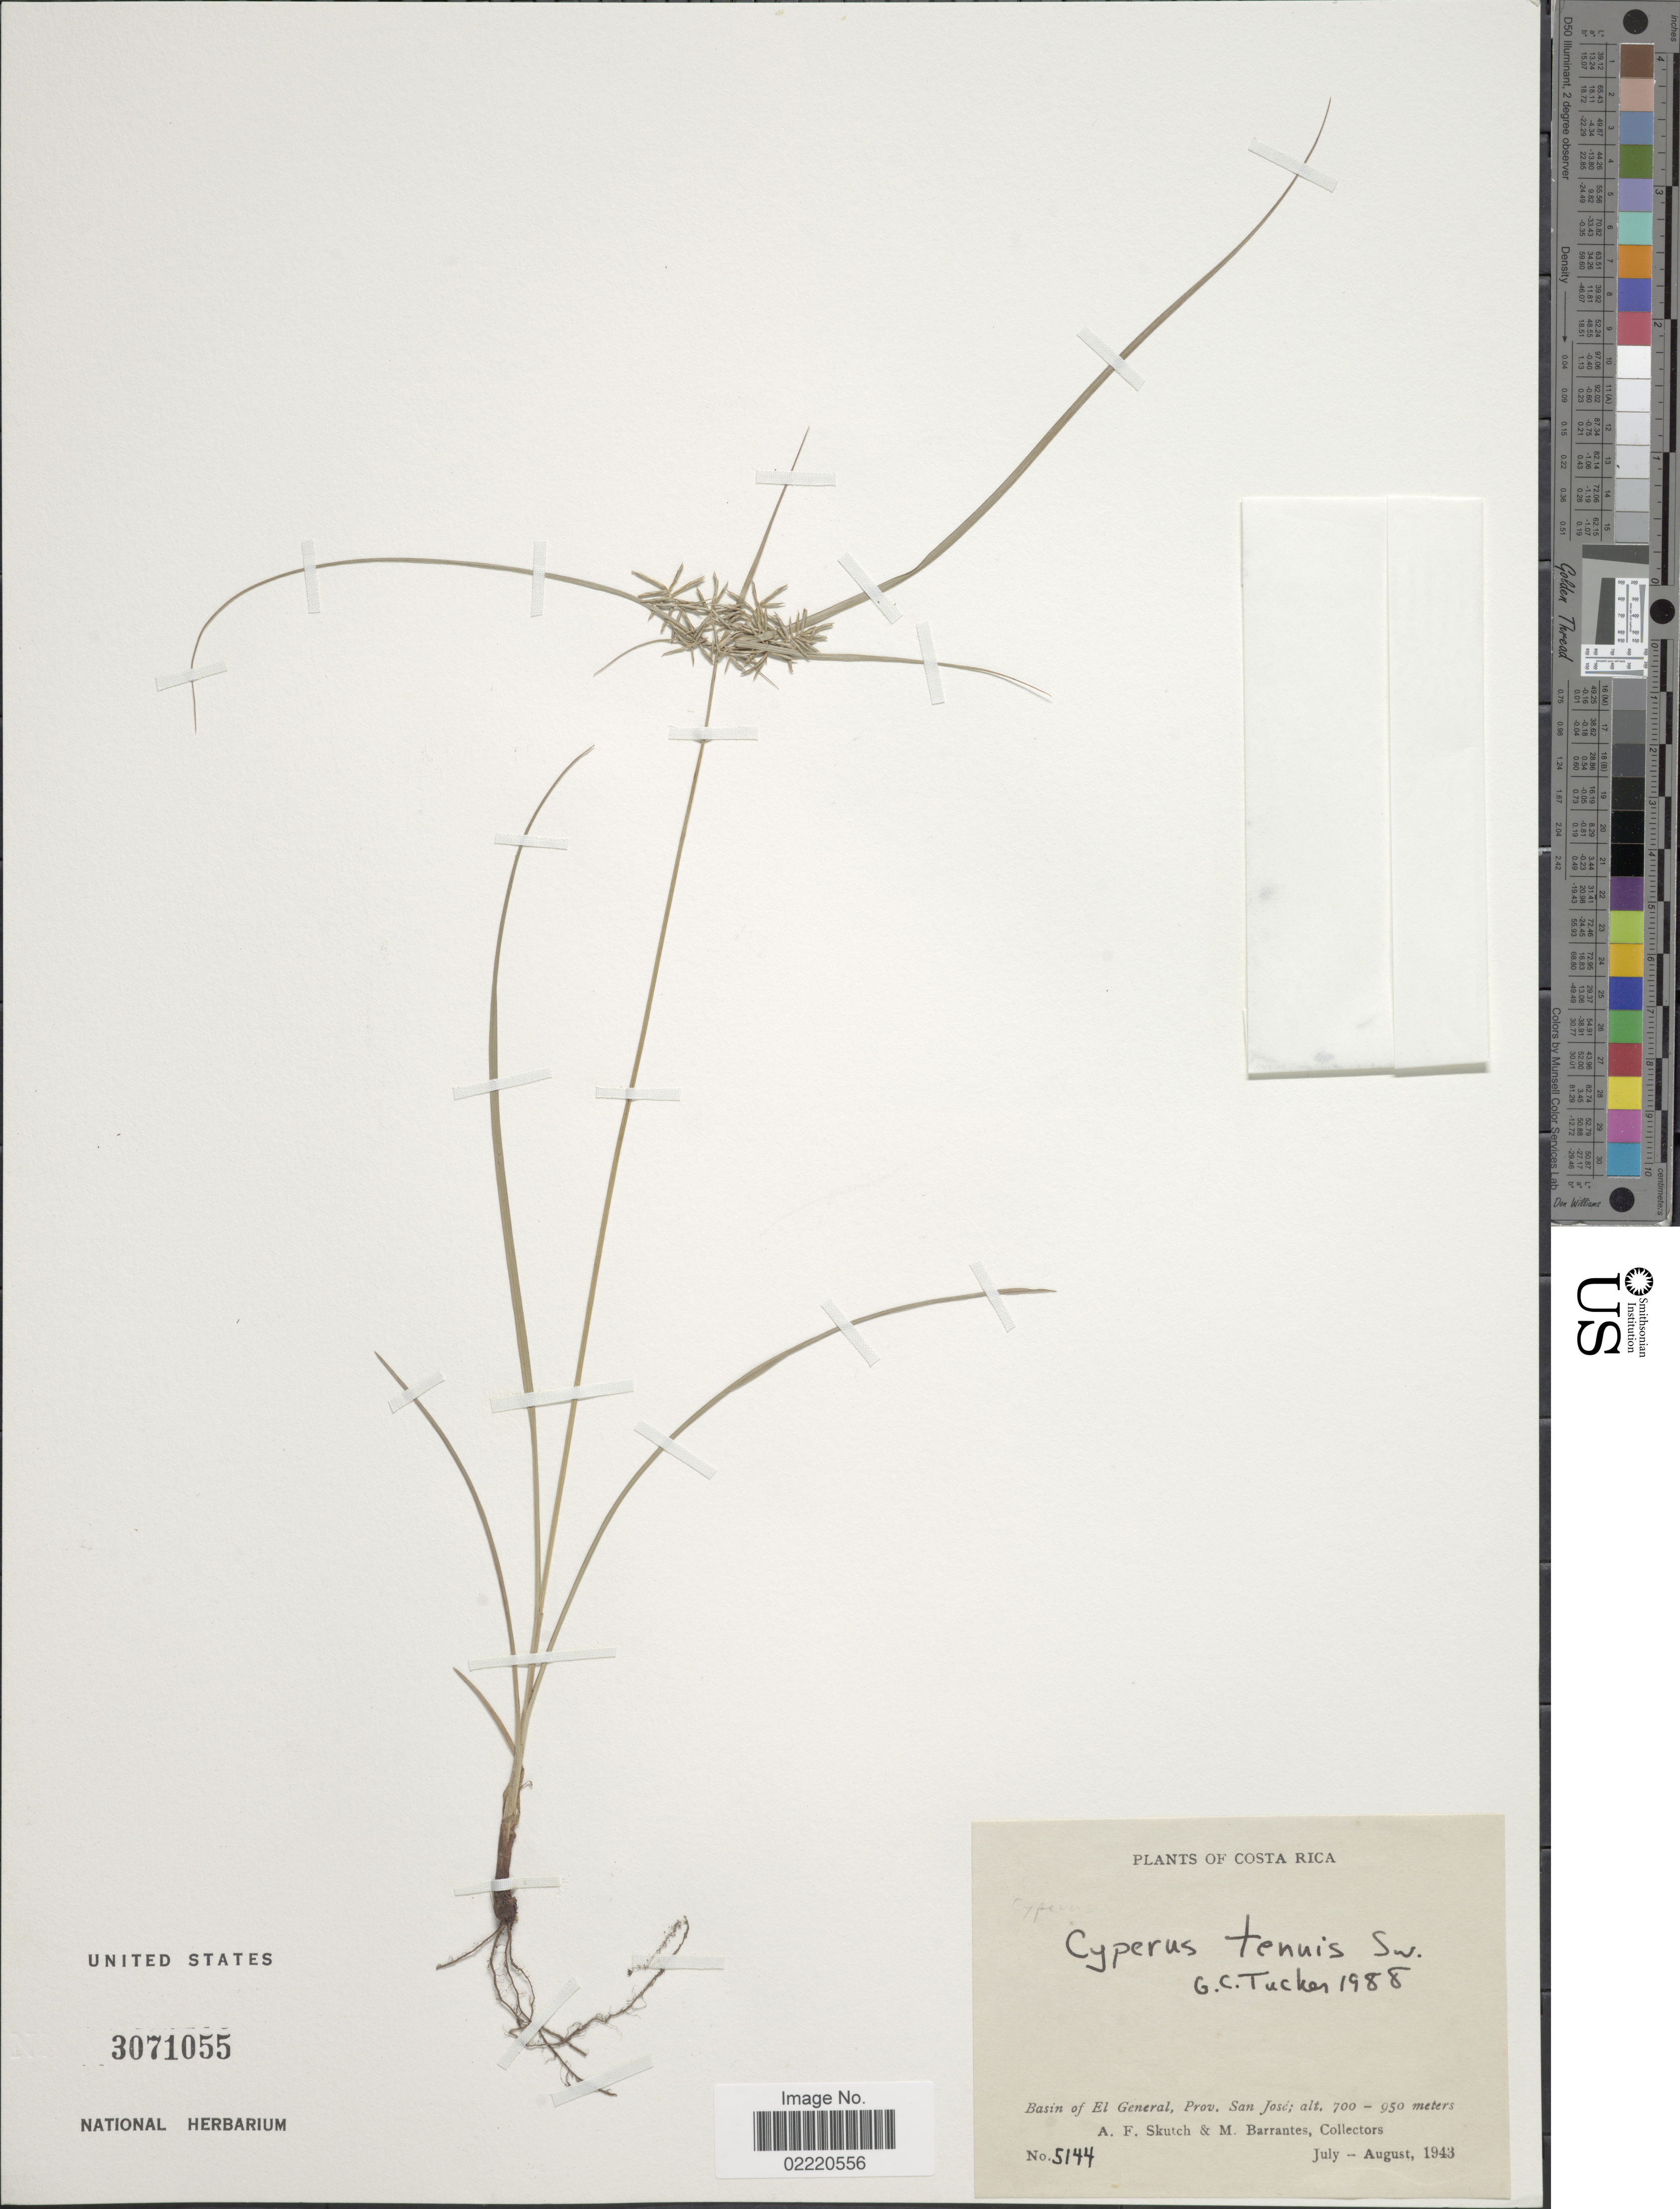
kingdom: Plantae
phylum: Tracheophyta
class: Liliopsida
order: Poales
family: Cyperaceae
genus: Cyperus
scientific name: Cyperus tenuis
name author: Sw.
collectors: A. F. Skutch & M. Barrantes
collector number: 5144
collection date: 1943-07/1943-08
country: Costa Rica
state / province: San José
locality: Basin of El General.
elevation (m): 700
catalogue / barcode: US 3071055